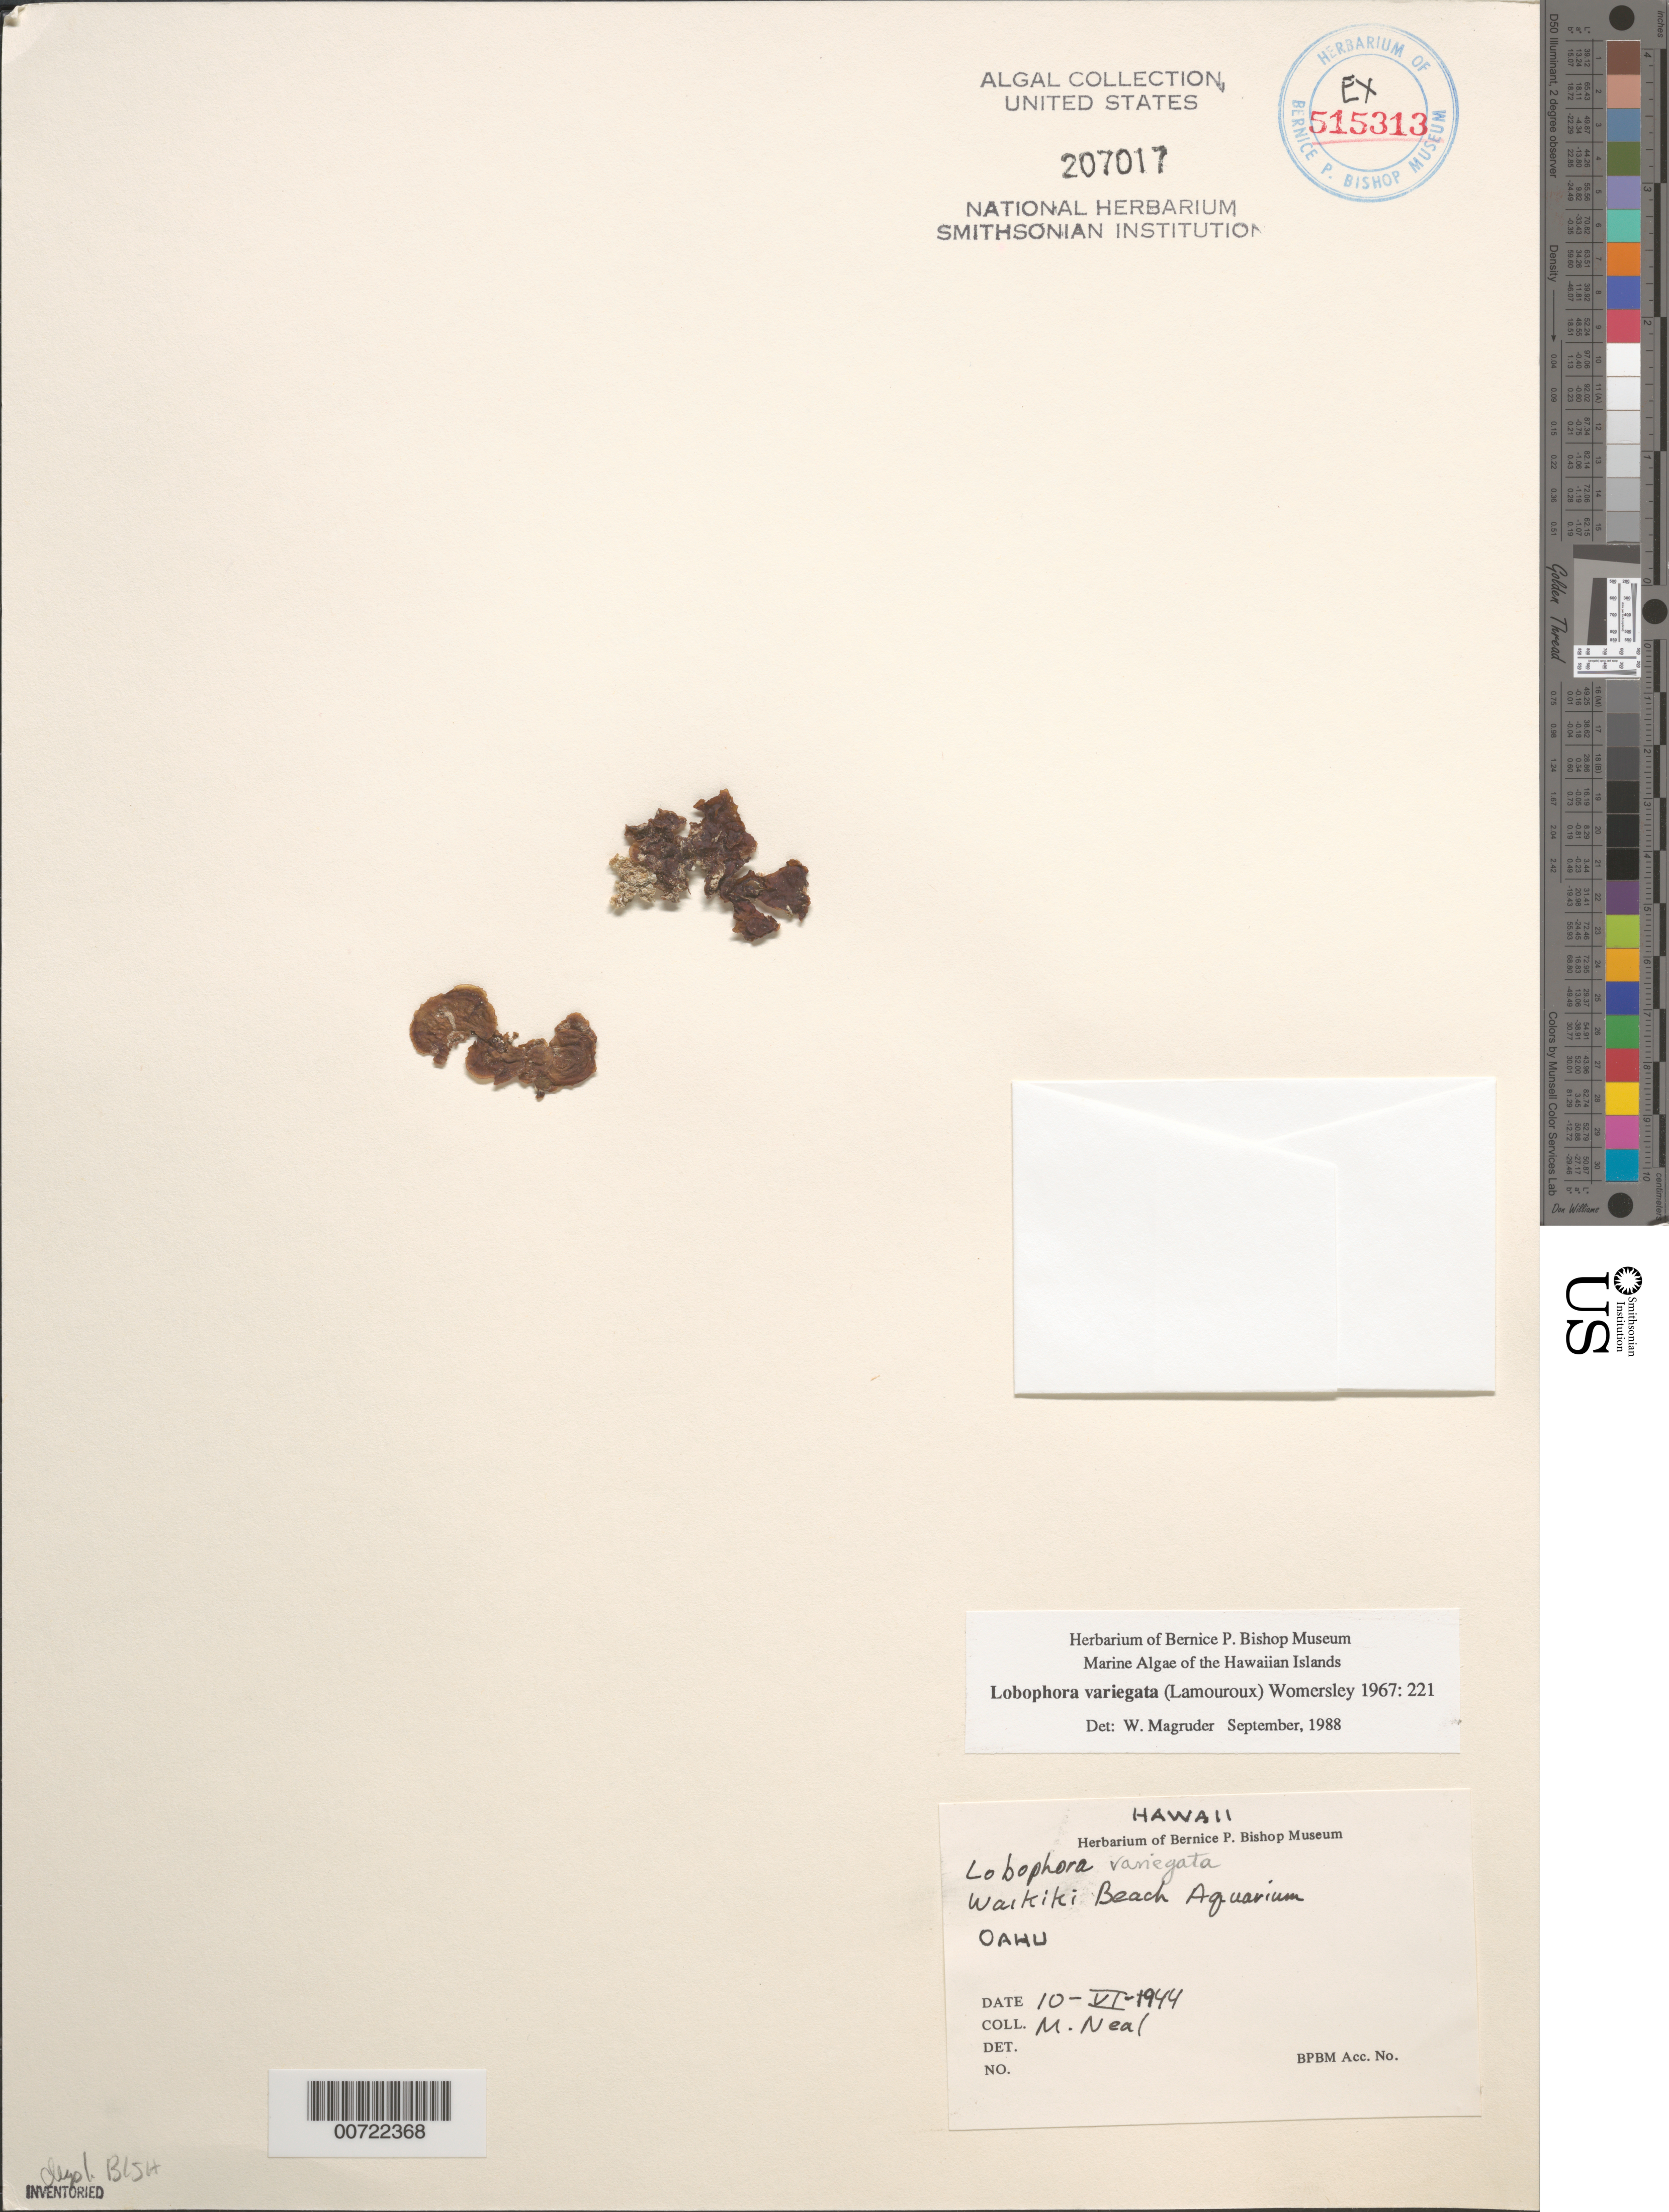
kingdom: Chromista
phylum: Ochrophyta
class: Phaeophyceae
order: Dictyotales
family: Dictyotaceae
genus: Lobophora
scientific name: Lobophora variegata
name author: (J.V.Lamouroux) Womersley & E.C. Oliveira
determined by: Magruder, W. H.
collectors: M. Neal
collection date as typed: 10 Jun 1944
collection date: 1944-06-10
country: United States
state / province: Hawaii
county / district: Honolulu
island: Oahu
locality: Waikiki Beach Aquarium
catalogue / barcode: US 207017